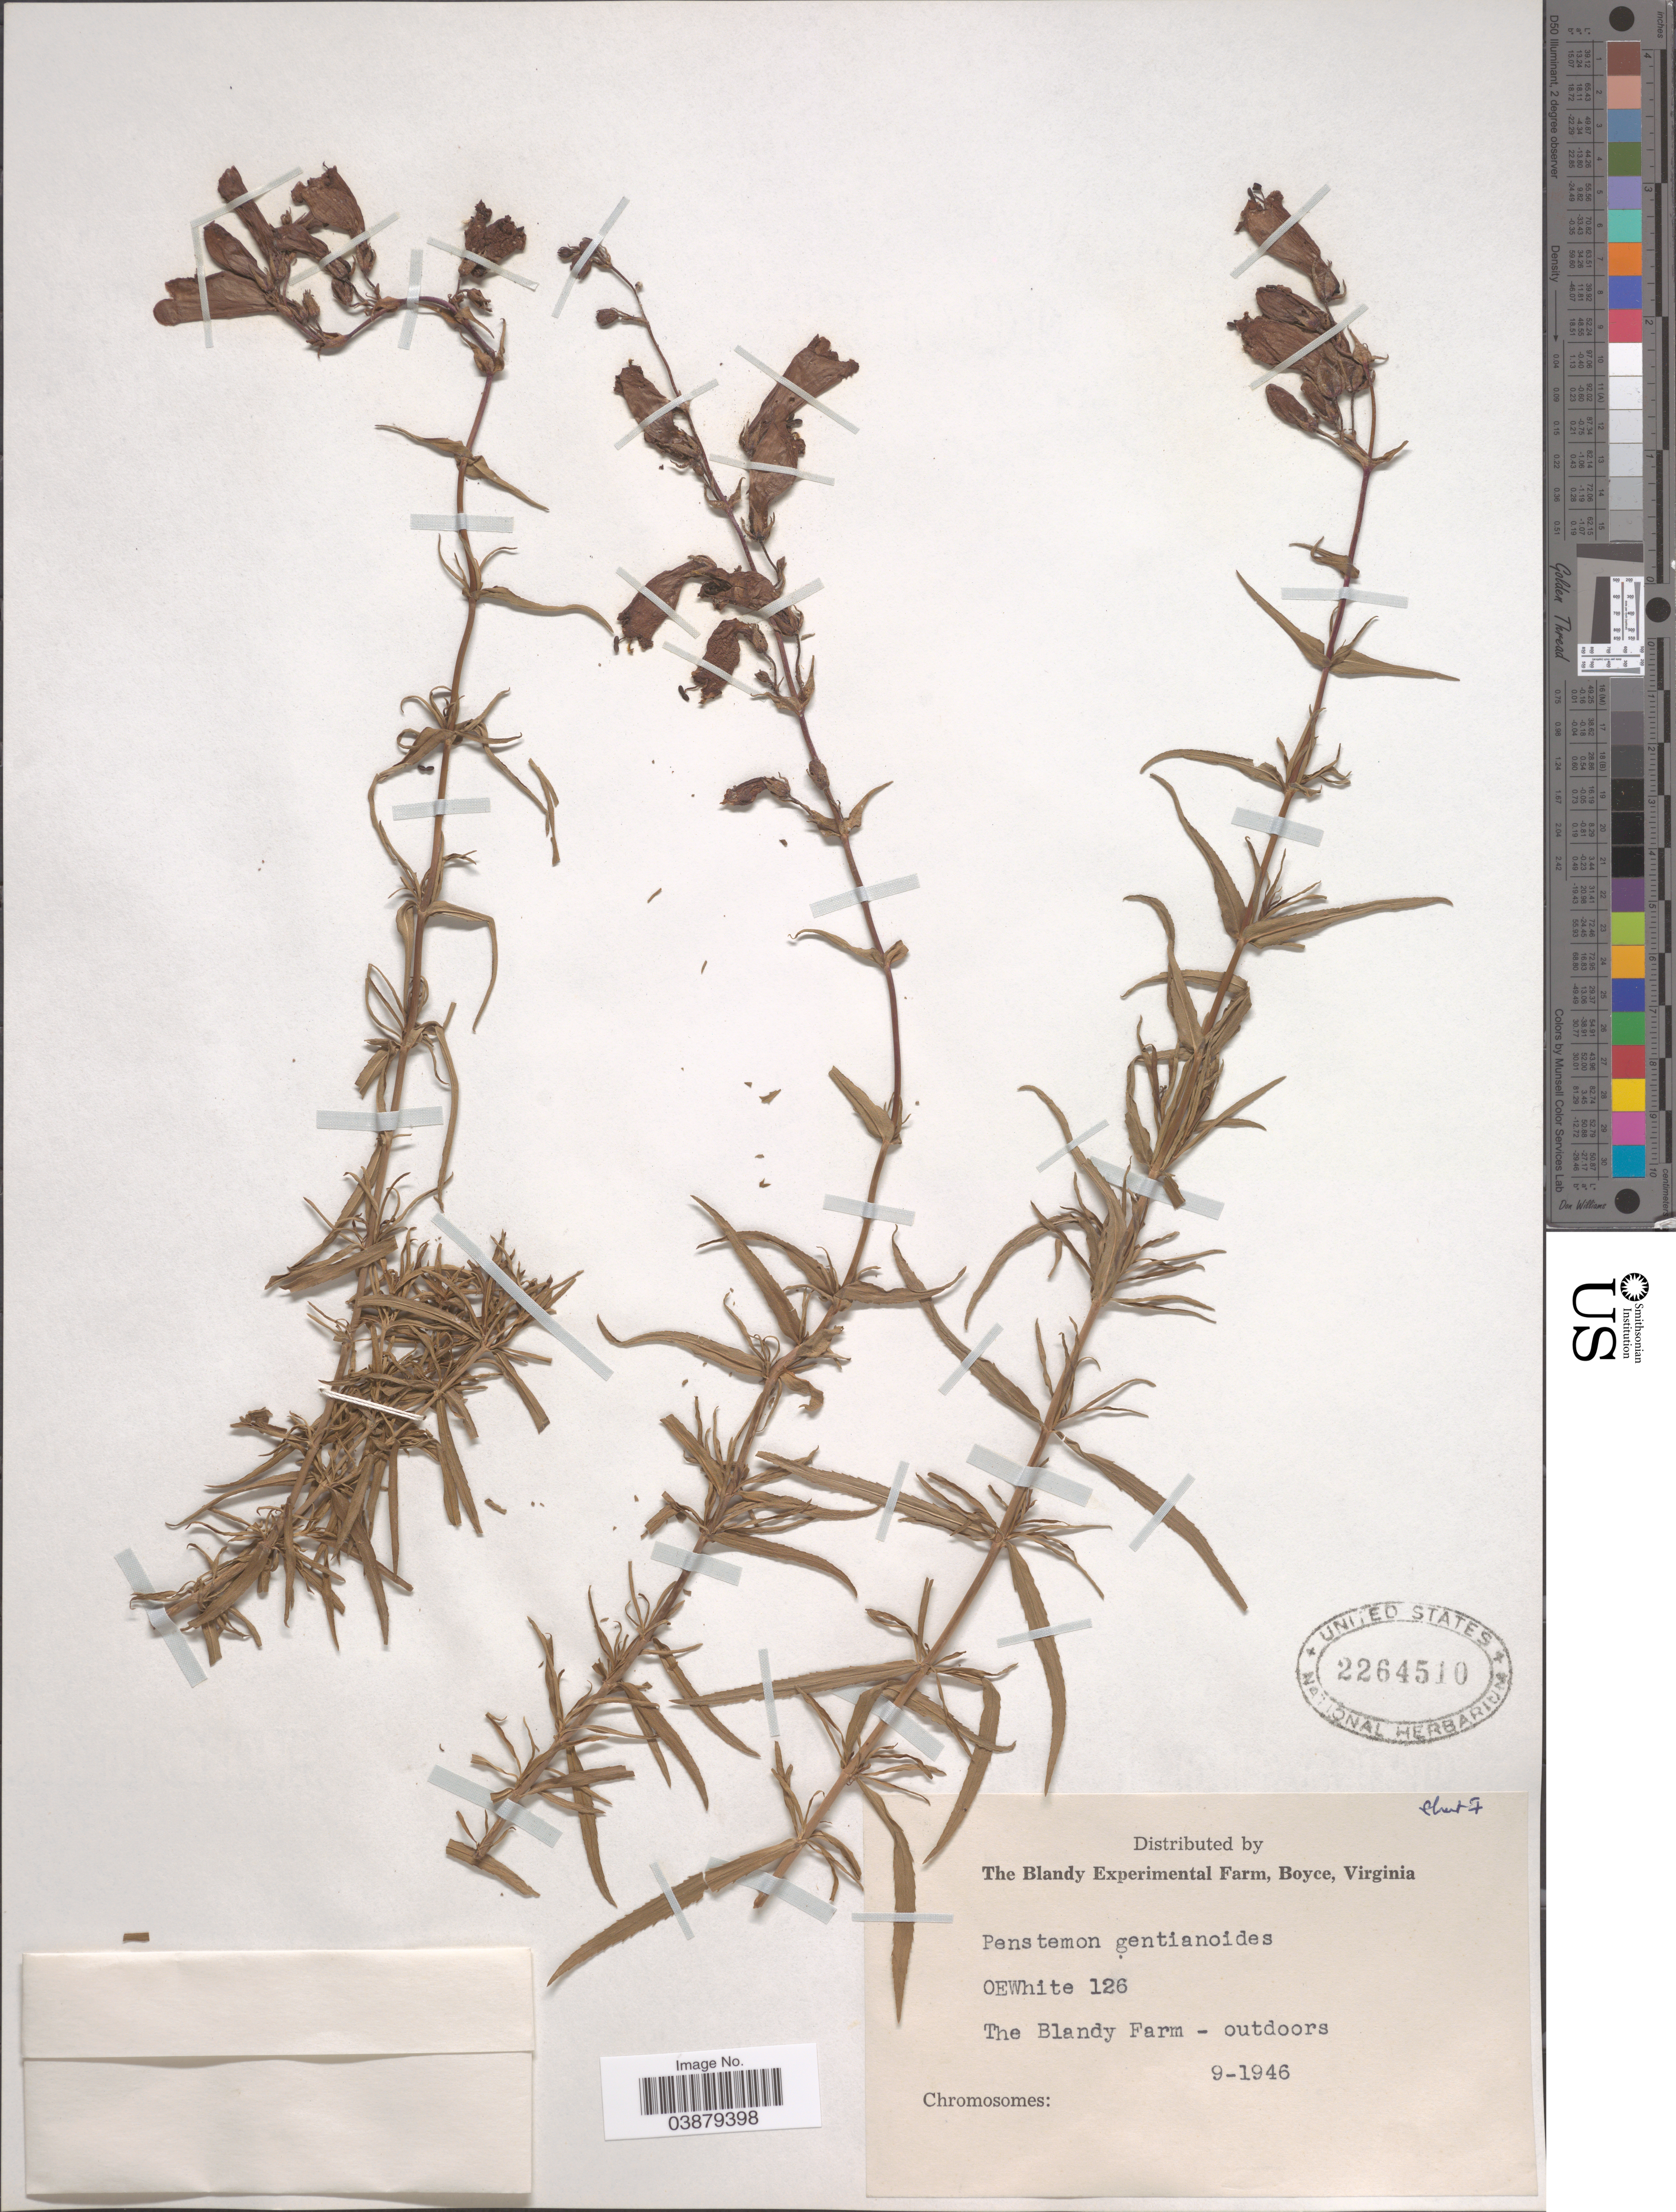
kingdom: Plantae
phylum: Tracheophyta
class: Magnoliopsida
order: Lamiales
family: Plantaginaceae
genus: Penstemon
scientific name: Penstemon gentianoides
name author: (Kunth) Poir.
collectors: O. E. White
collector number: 126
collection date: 1946-09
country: United States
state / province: Virginia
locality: The Blandy Experimental Farm, Boyce.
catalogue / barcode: US 2264510